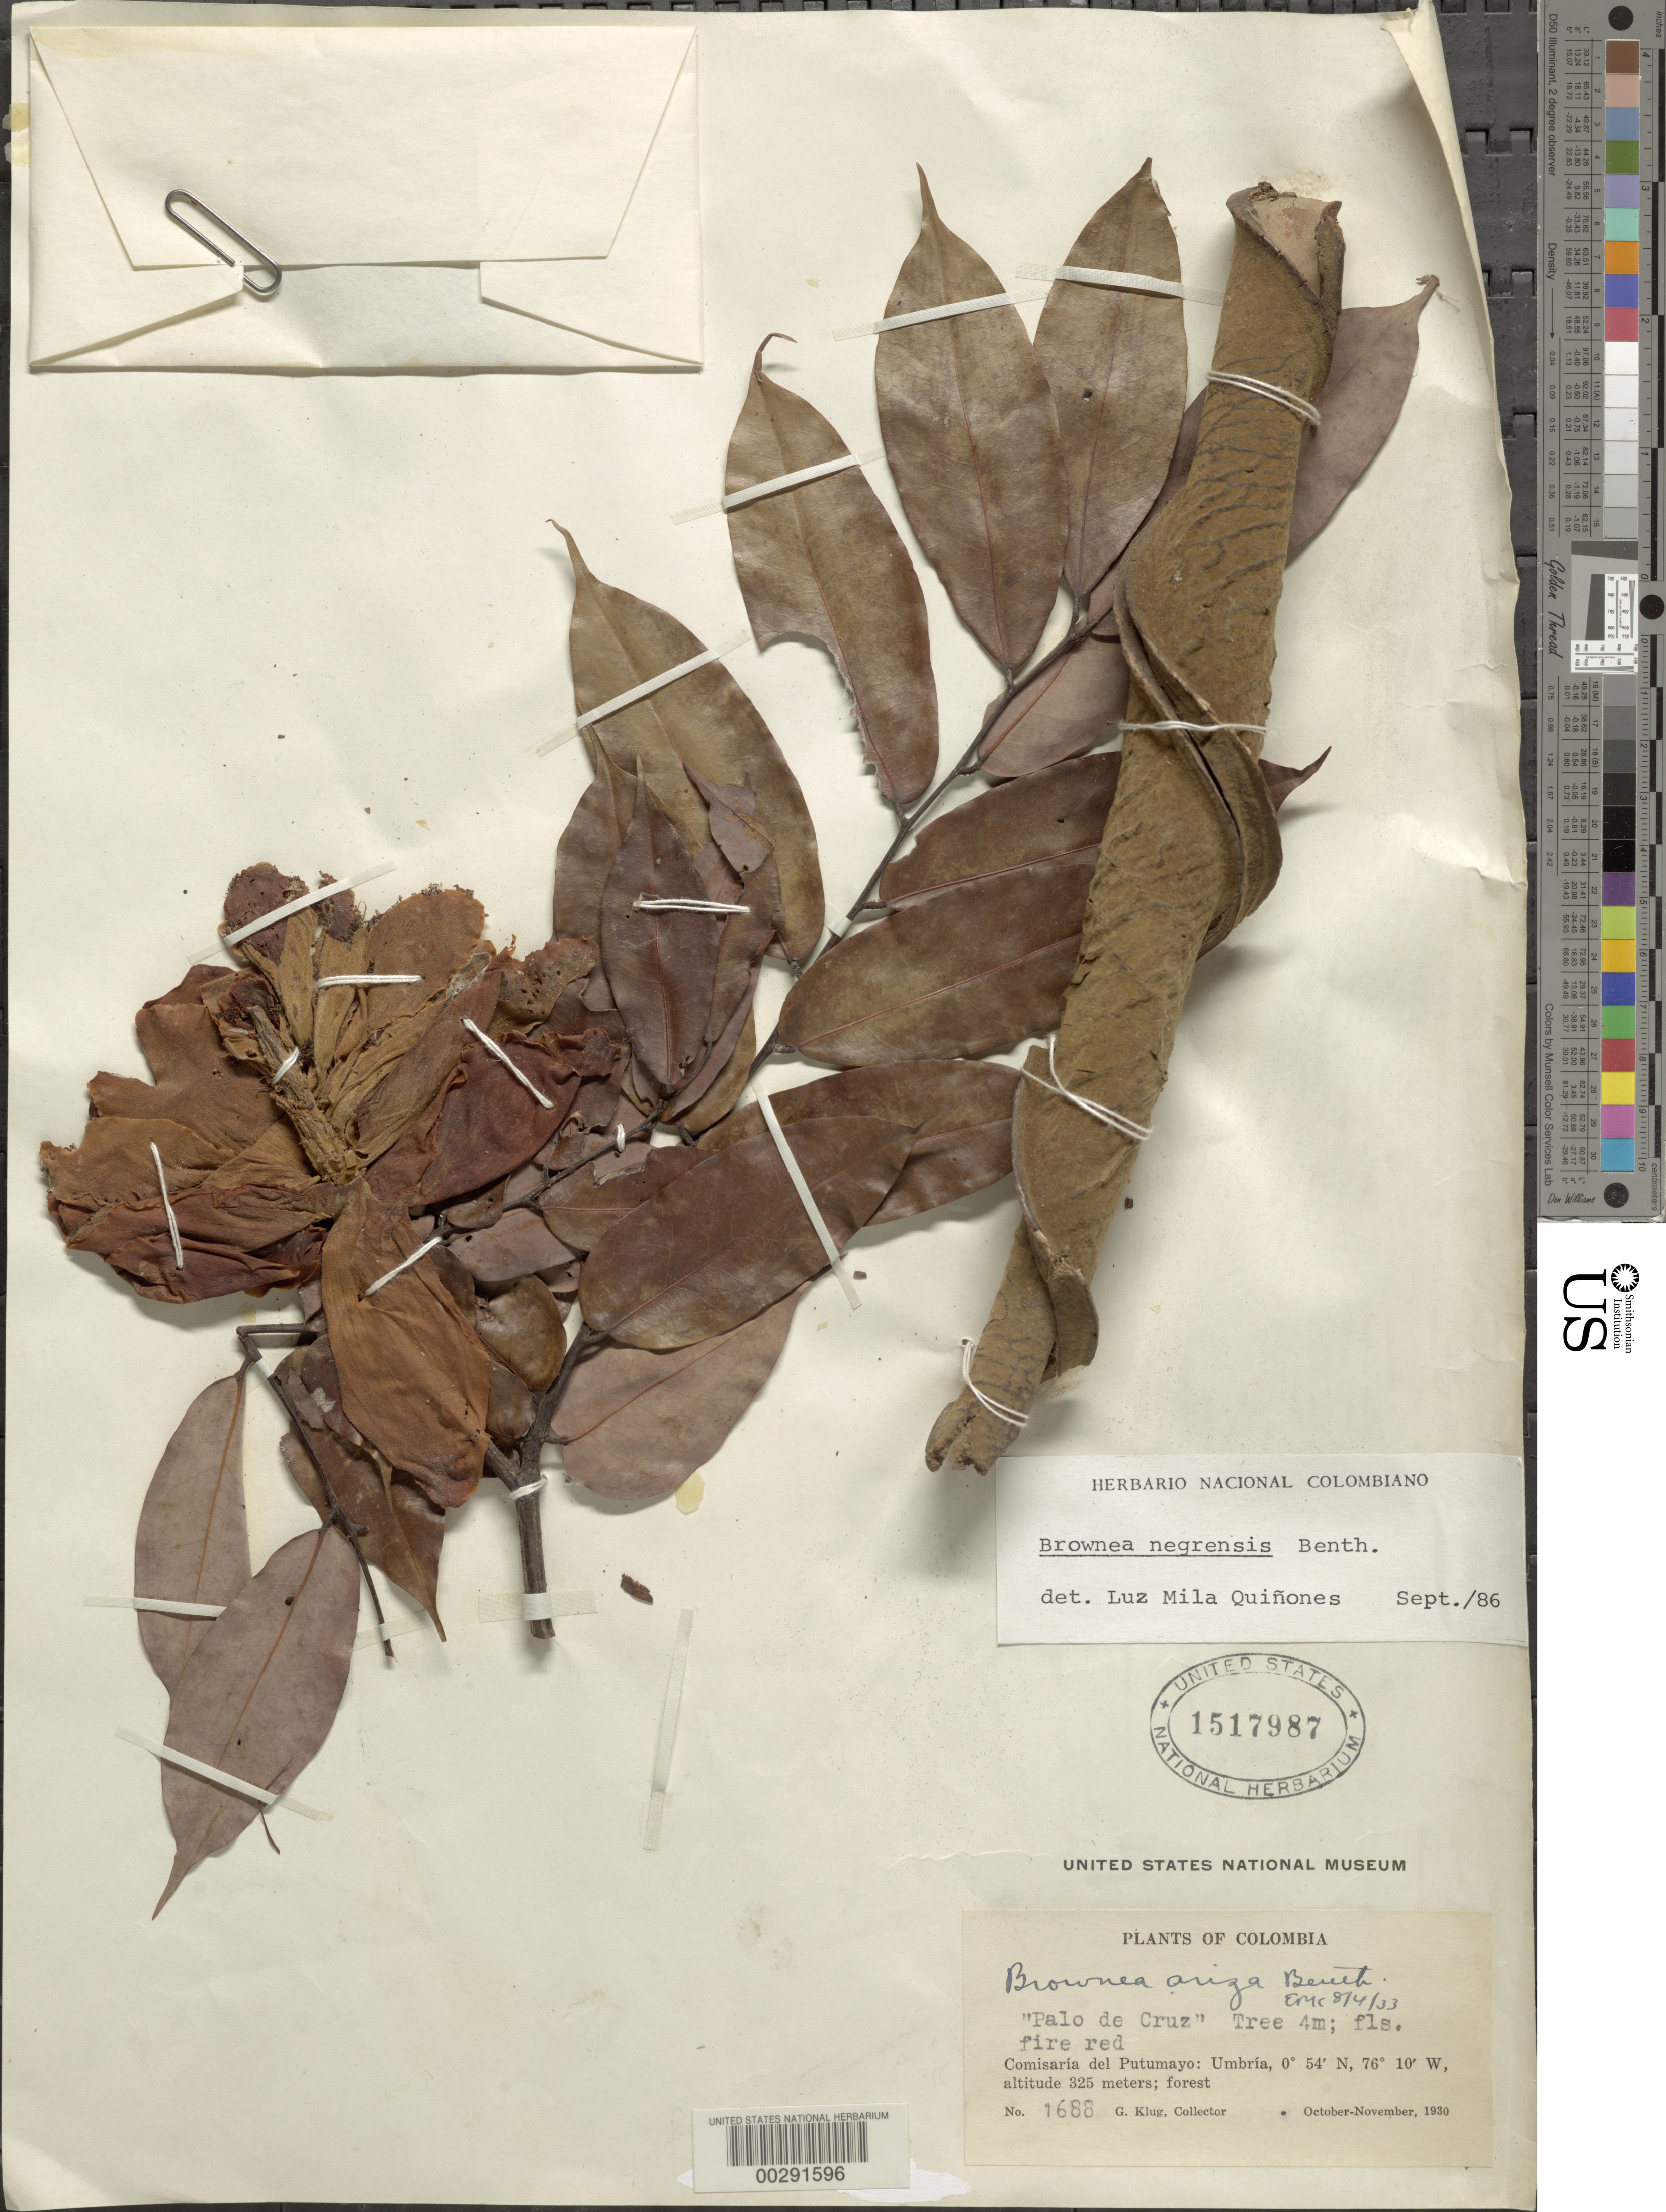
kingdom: Plantae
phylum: Tracheophyta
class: Magnoliopsida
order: Fabales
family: Fabaceae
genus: Brownea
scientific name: Brownea grandiceps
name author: Jacq.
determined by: Santos-Silva, J.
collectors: G. Klug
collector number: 1688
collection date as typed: Oct 1930 to -- Nov 1930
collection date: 1930-10/1930-11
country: Colombia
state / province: Putumayo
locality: Umbria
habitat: Forest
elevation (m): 325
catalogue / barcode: US 1517987